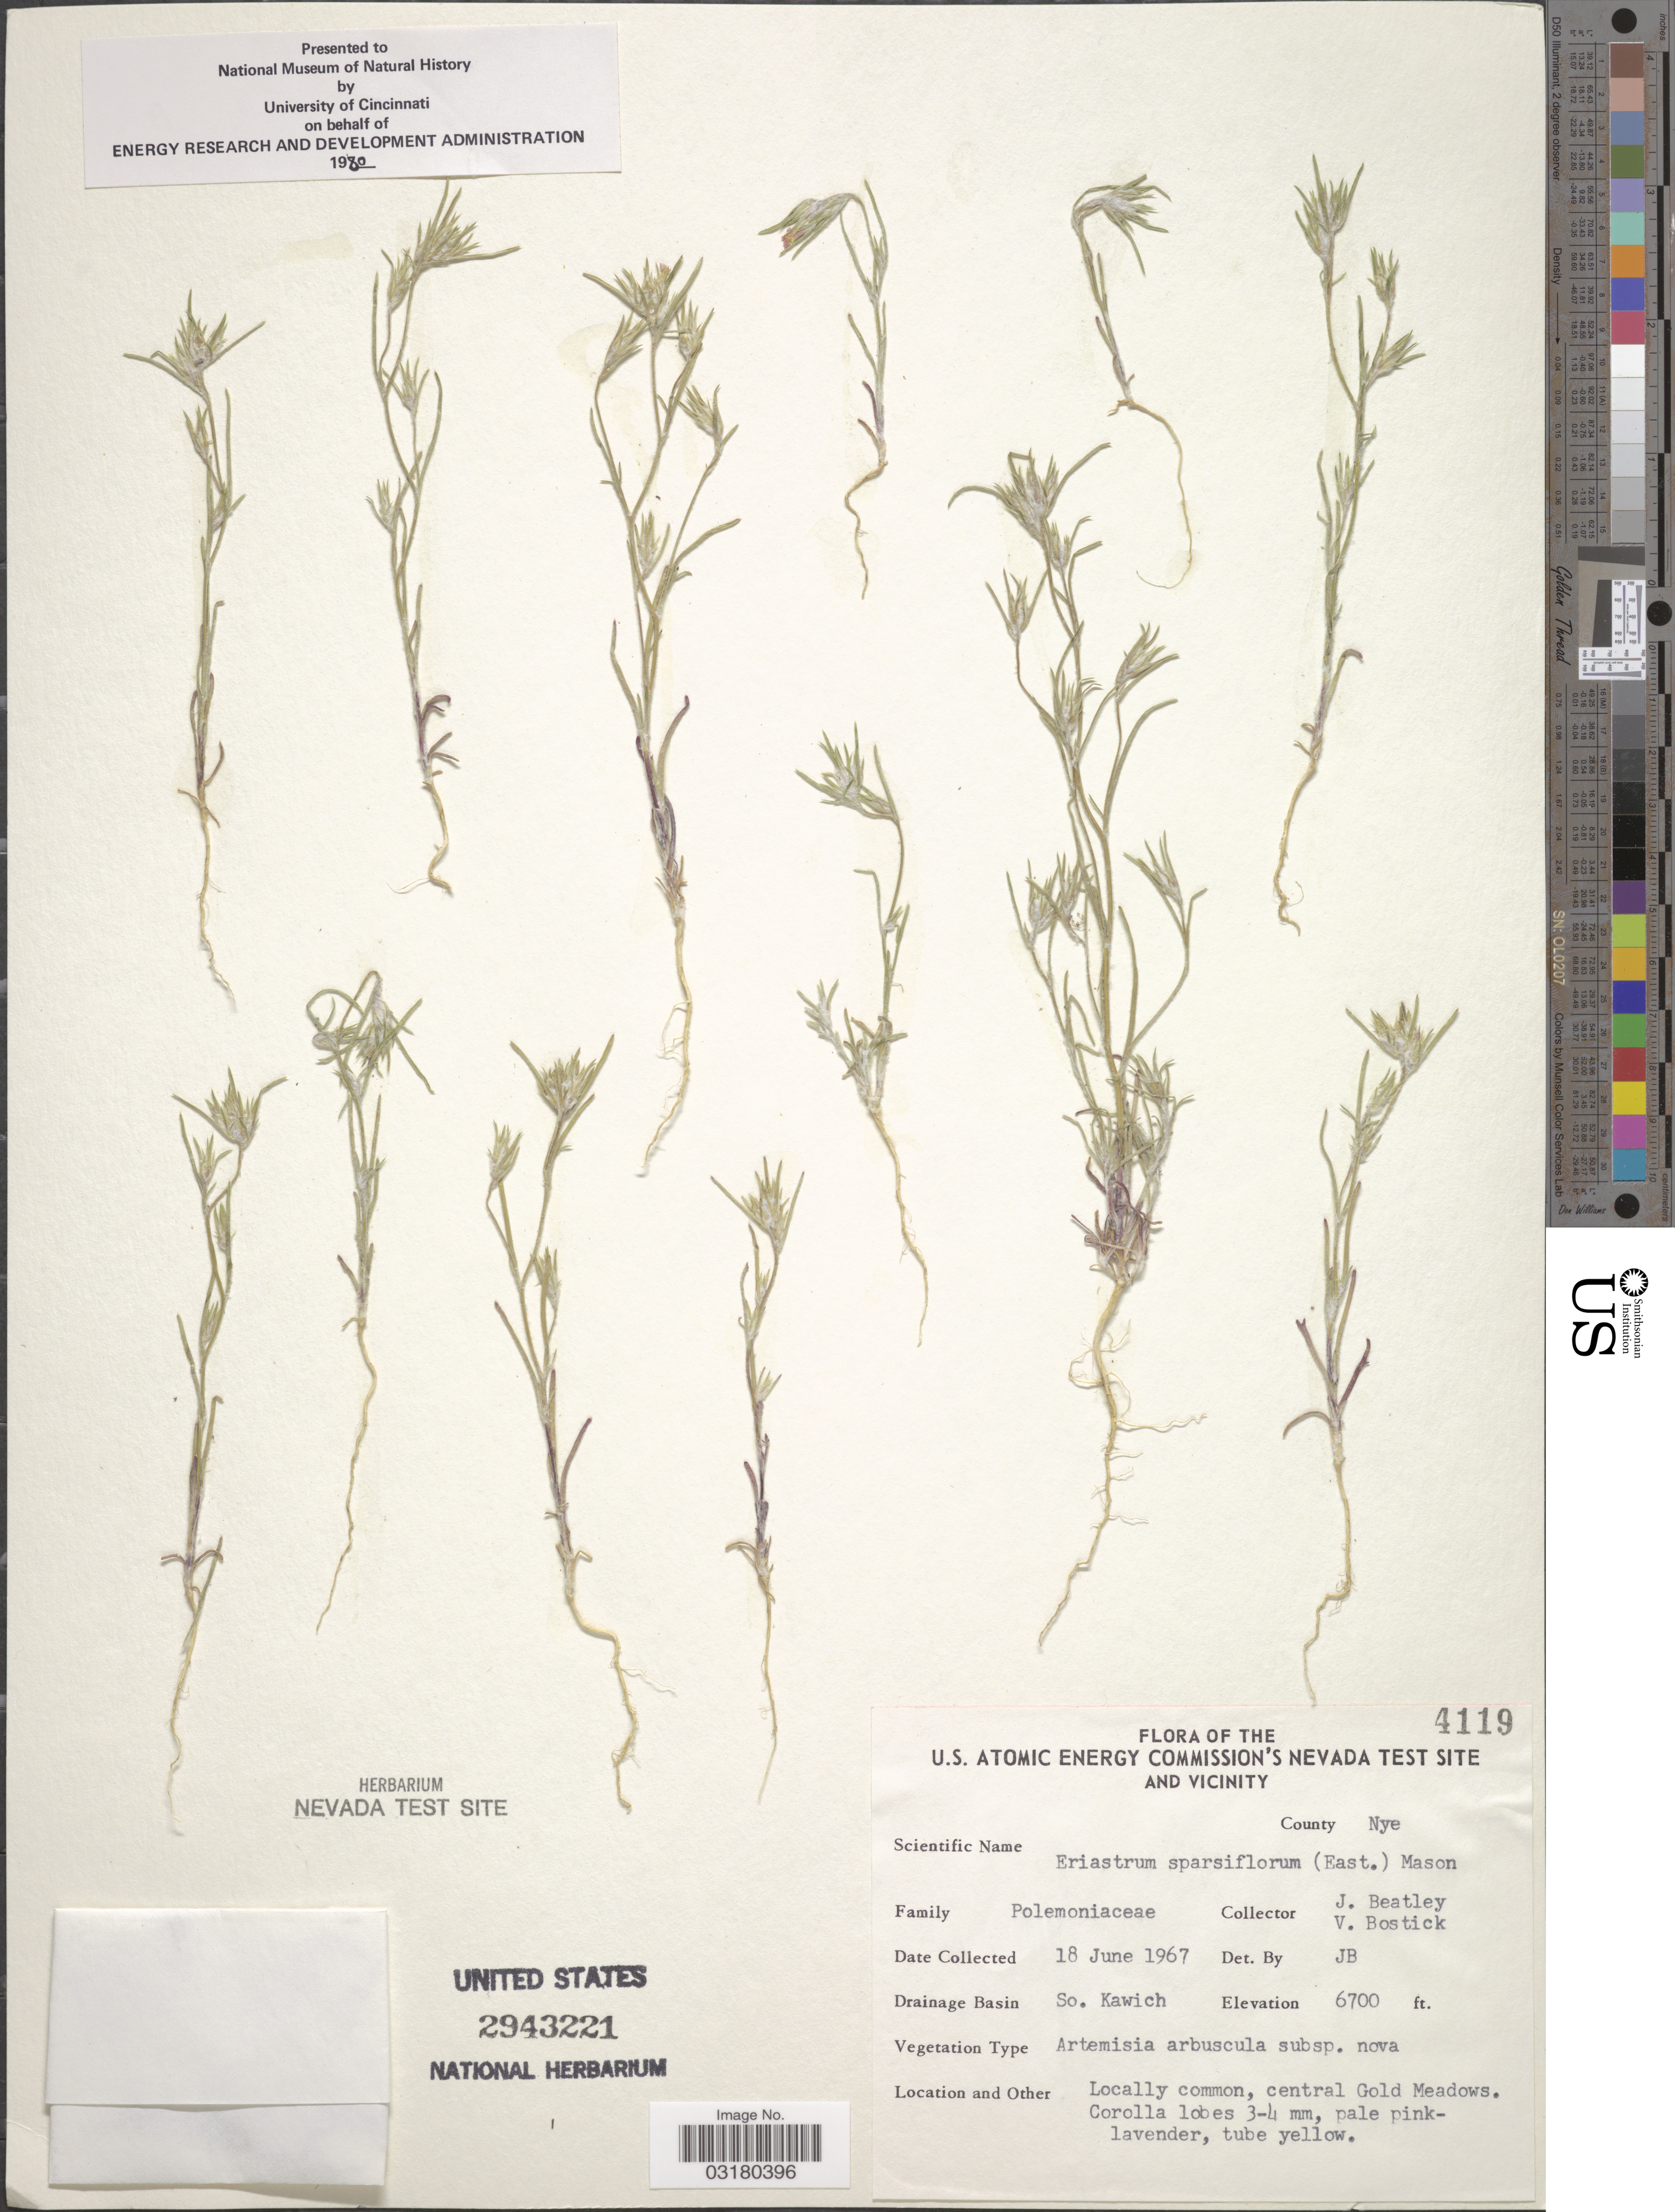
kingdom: Plantae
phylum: Tracheophyta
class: Magnoliopsida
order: Ericales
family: Polemoniaceae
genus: Eriastrum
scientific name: Eriastrum sparsiflorum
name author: (Eastw.) H. Mason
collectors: J. C. Beatley & V. Bostick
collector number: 4119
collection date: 1967-06-18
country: United States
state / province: Nevada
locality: The U.S. Atomic Energy Commission's Nevada Test Site and Vicinity. County Nye. Drainage Basin So. Kawich. Central Gold Meadows.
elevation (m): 2042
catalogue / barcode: US 2943221